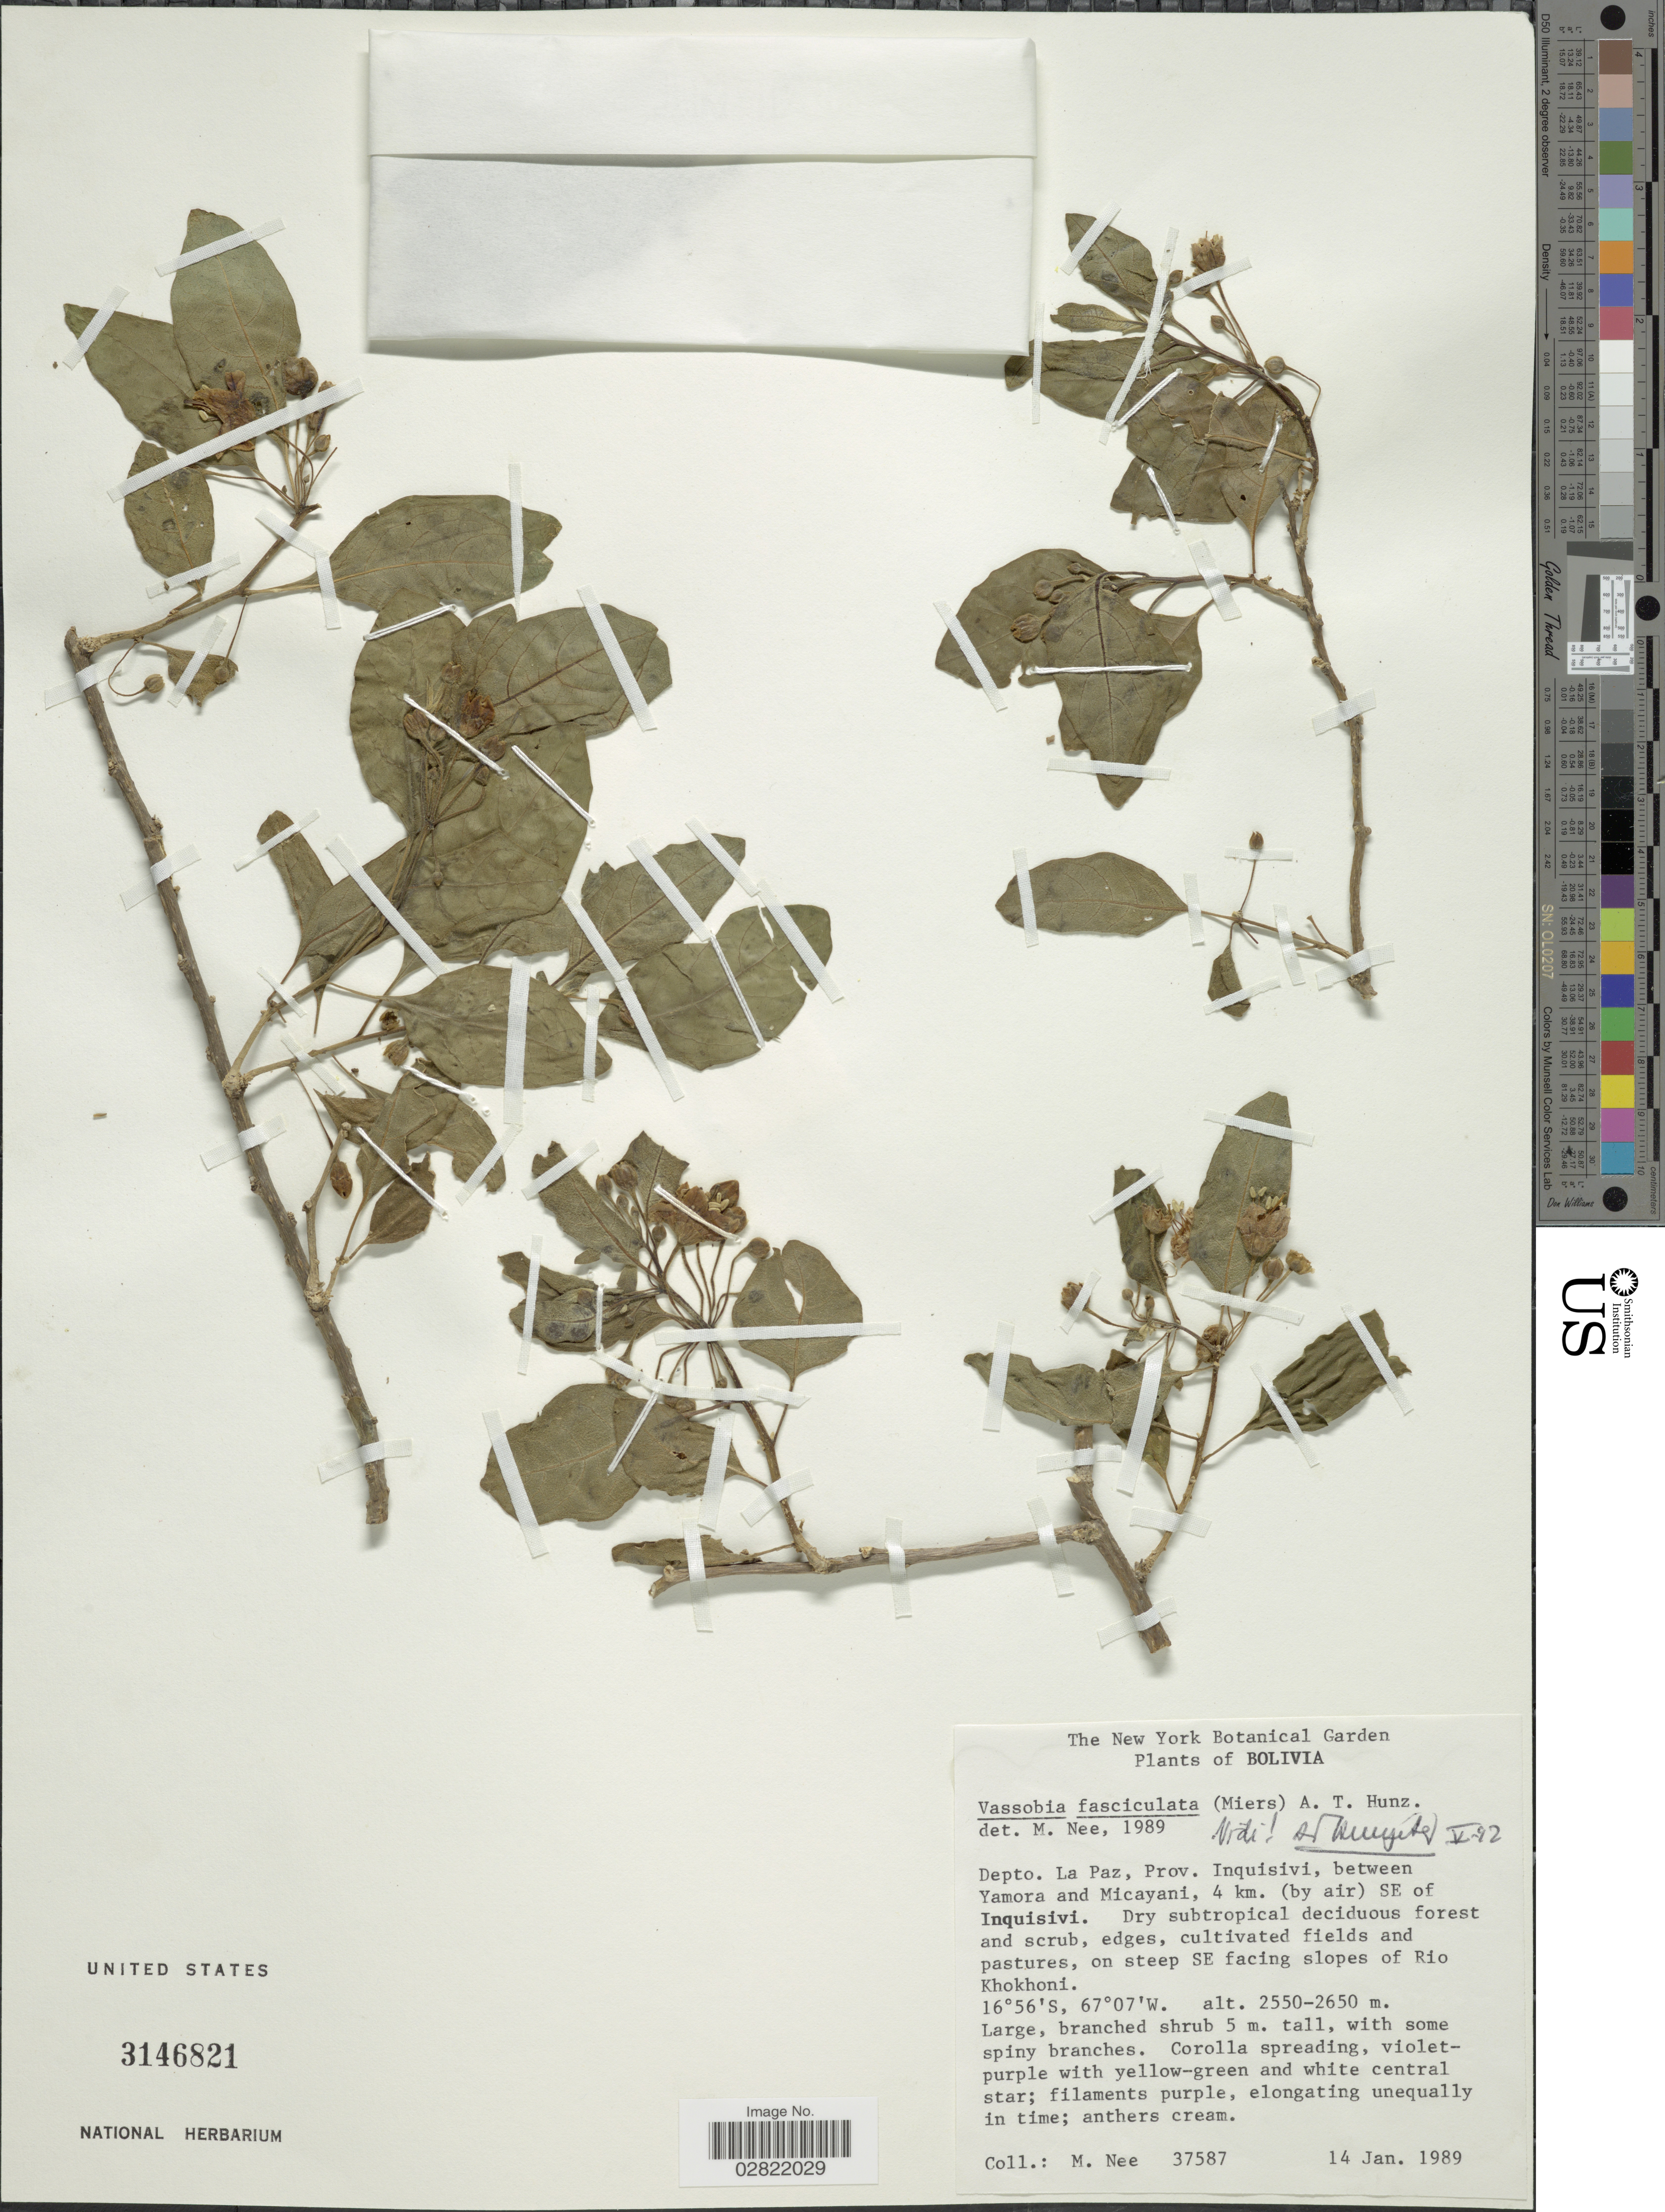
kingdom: Plantae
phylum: Tracheophyta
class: Magnoliopsida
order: Solanales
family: Solanaceae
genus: Vassobia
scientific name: Vassobia fasciculata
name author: (Miers) Hunz.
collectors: M. Nee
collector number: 37587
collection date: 1989-01-14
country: Bolivia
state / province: La Paz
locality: Depto. La Paz, Prov. Inquisivi, between Yamora and Micayani, 4 km. (by air) SE of Inquisivi, on steep SE facing slopes of Rio Khokhoni.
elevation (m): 2550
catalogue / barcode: US 3146821